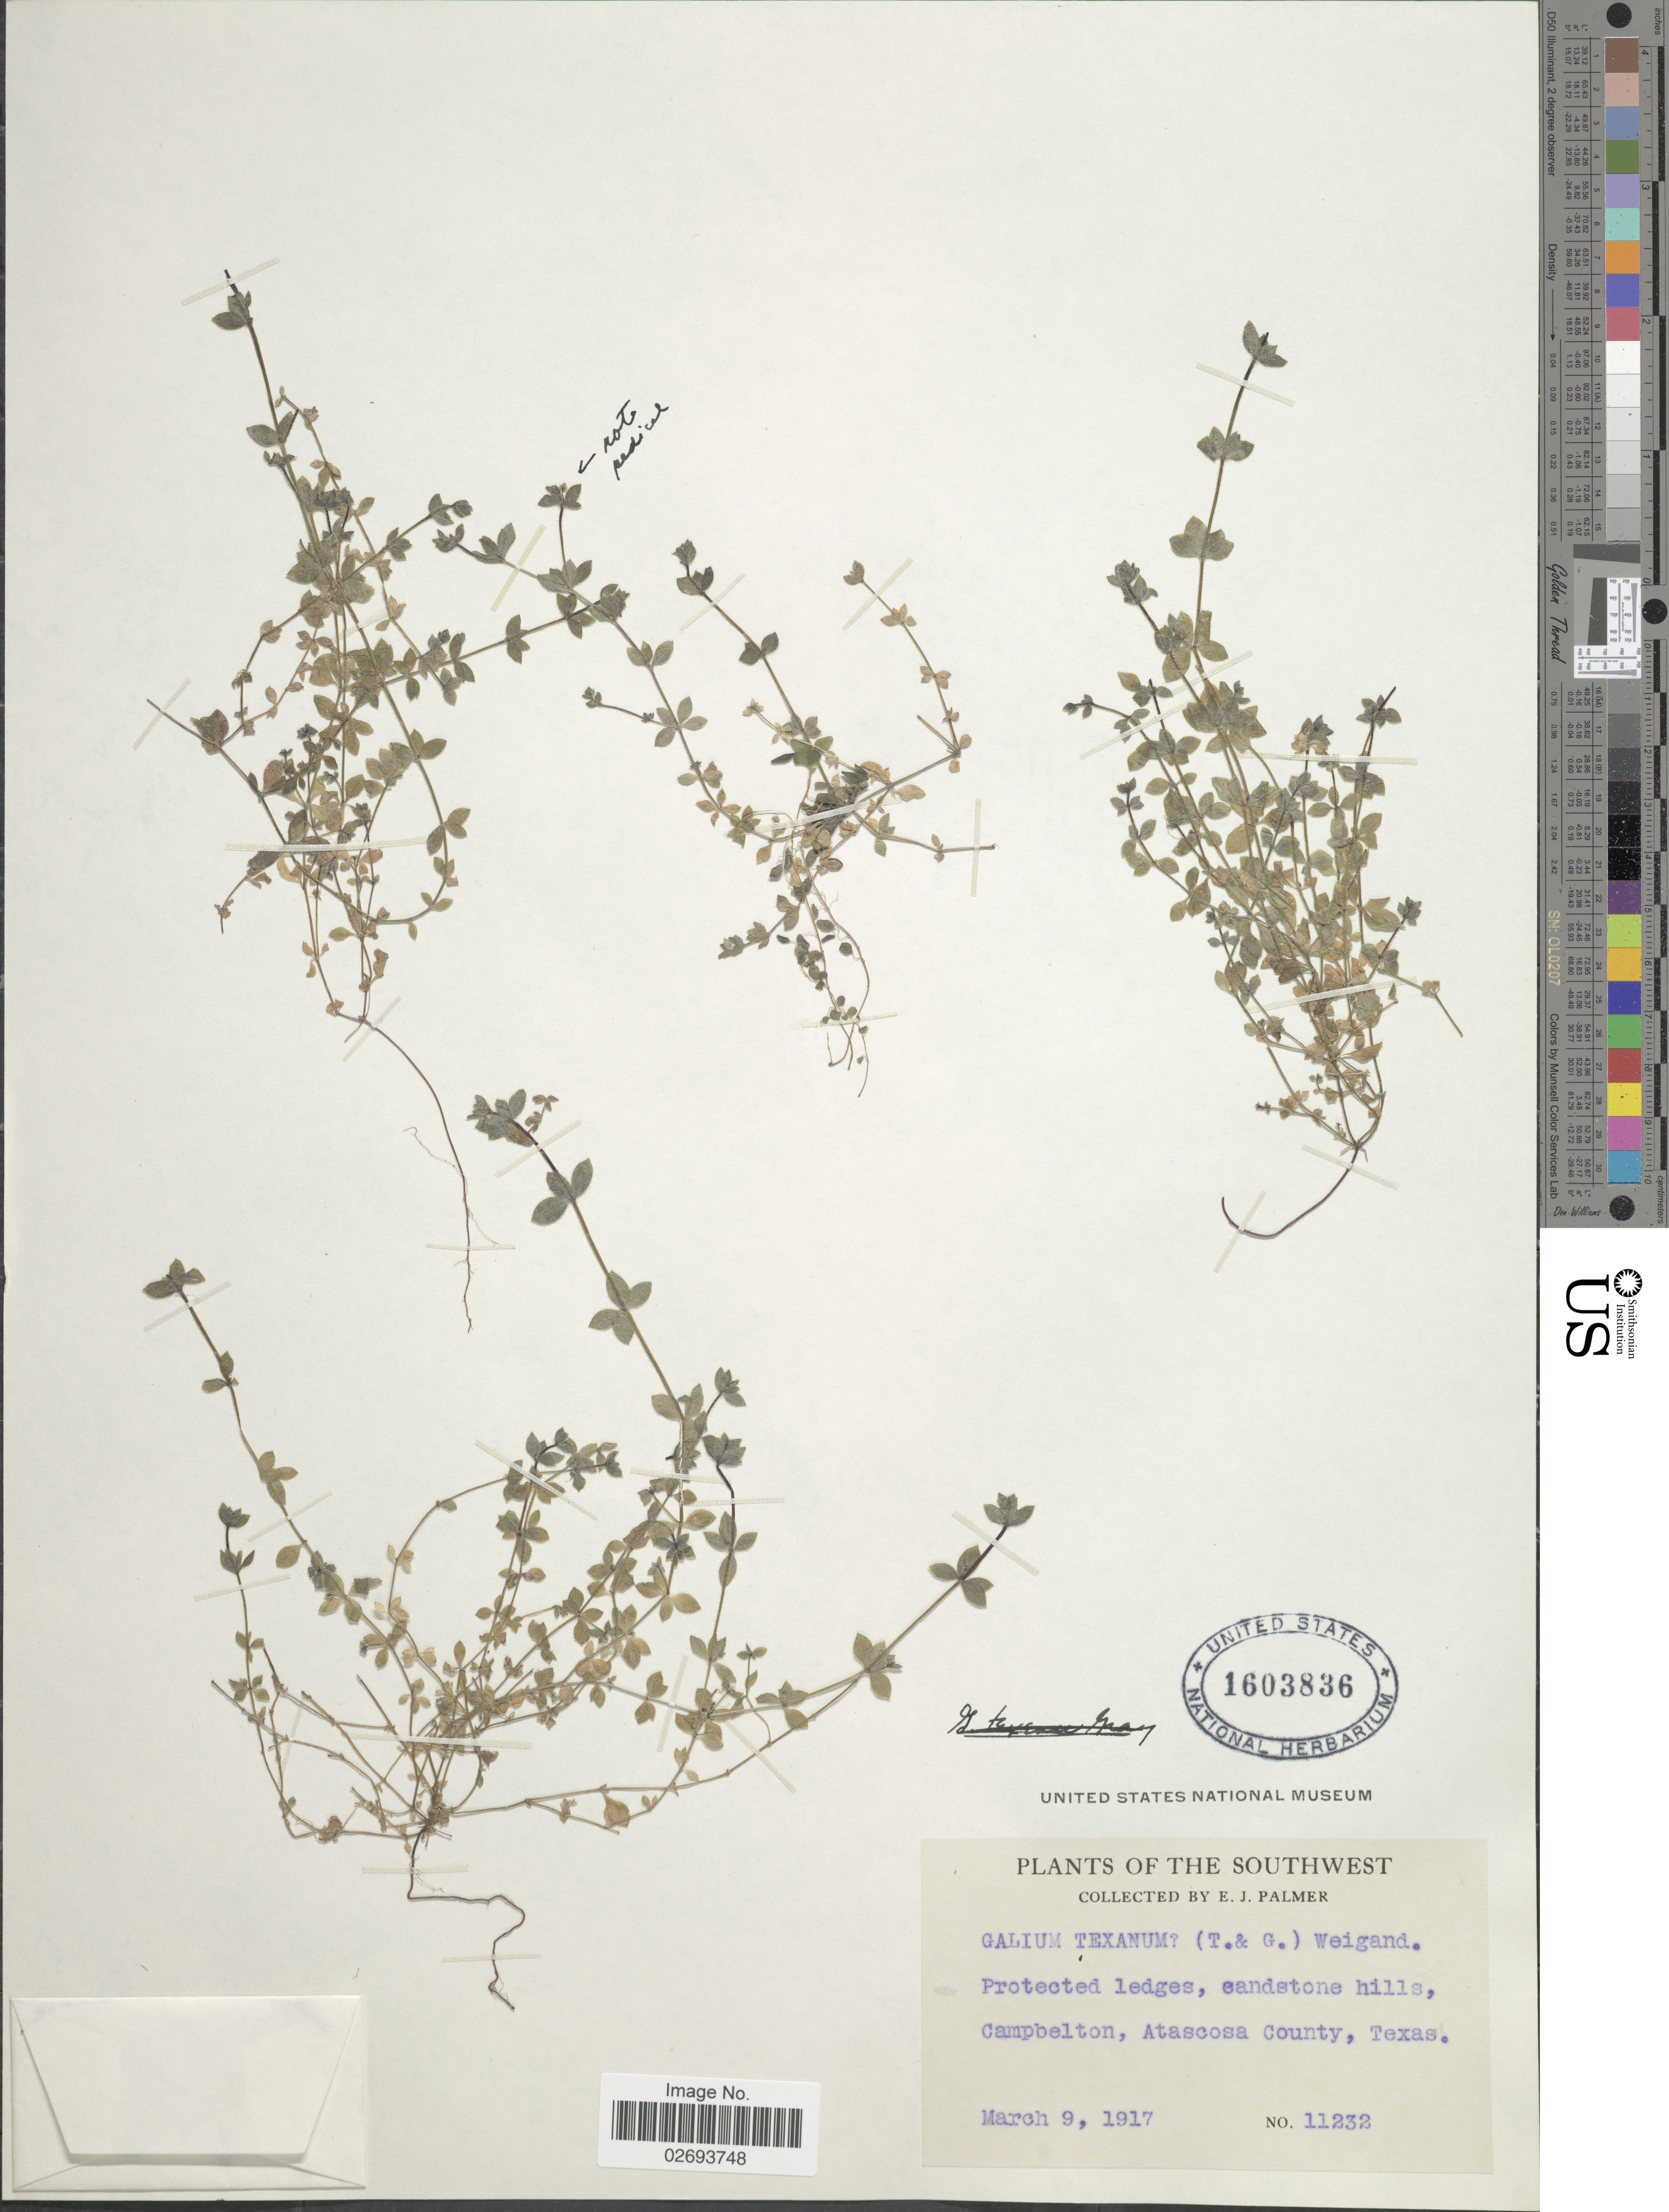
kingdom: Plantae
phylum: Tracheophyta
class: Magnoliopsida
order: Gentianales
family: Rubiaceae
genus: Galium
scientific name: Galium texense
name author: A. Gray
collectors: E. J. Palmer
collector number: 11232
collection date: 1917-03-09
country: United States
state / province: Texas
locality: The Southwest, Protected ledges, sandstone hills, Campbelton, Atascosa County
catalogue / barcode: US 1603836